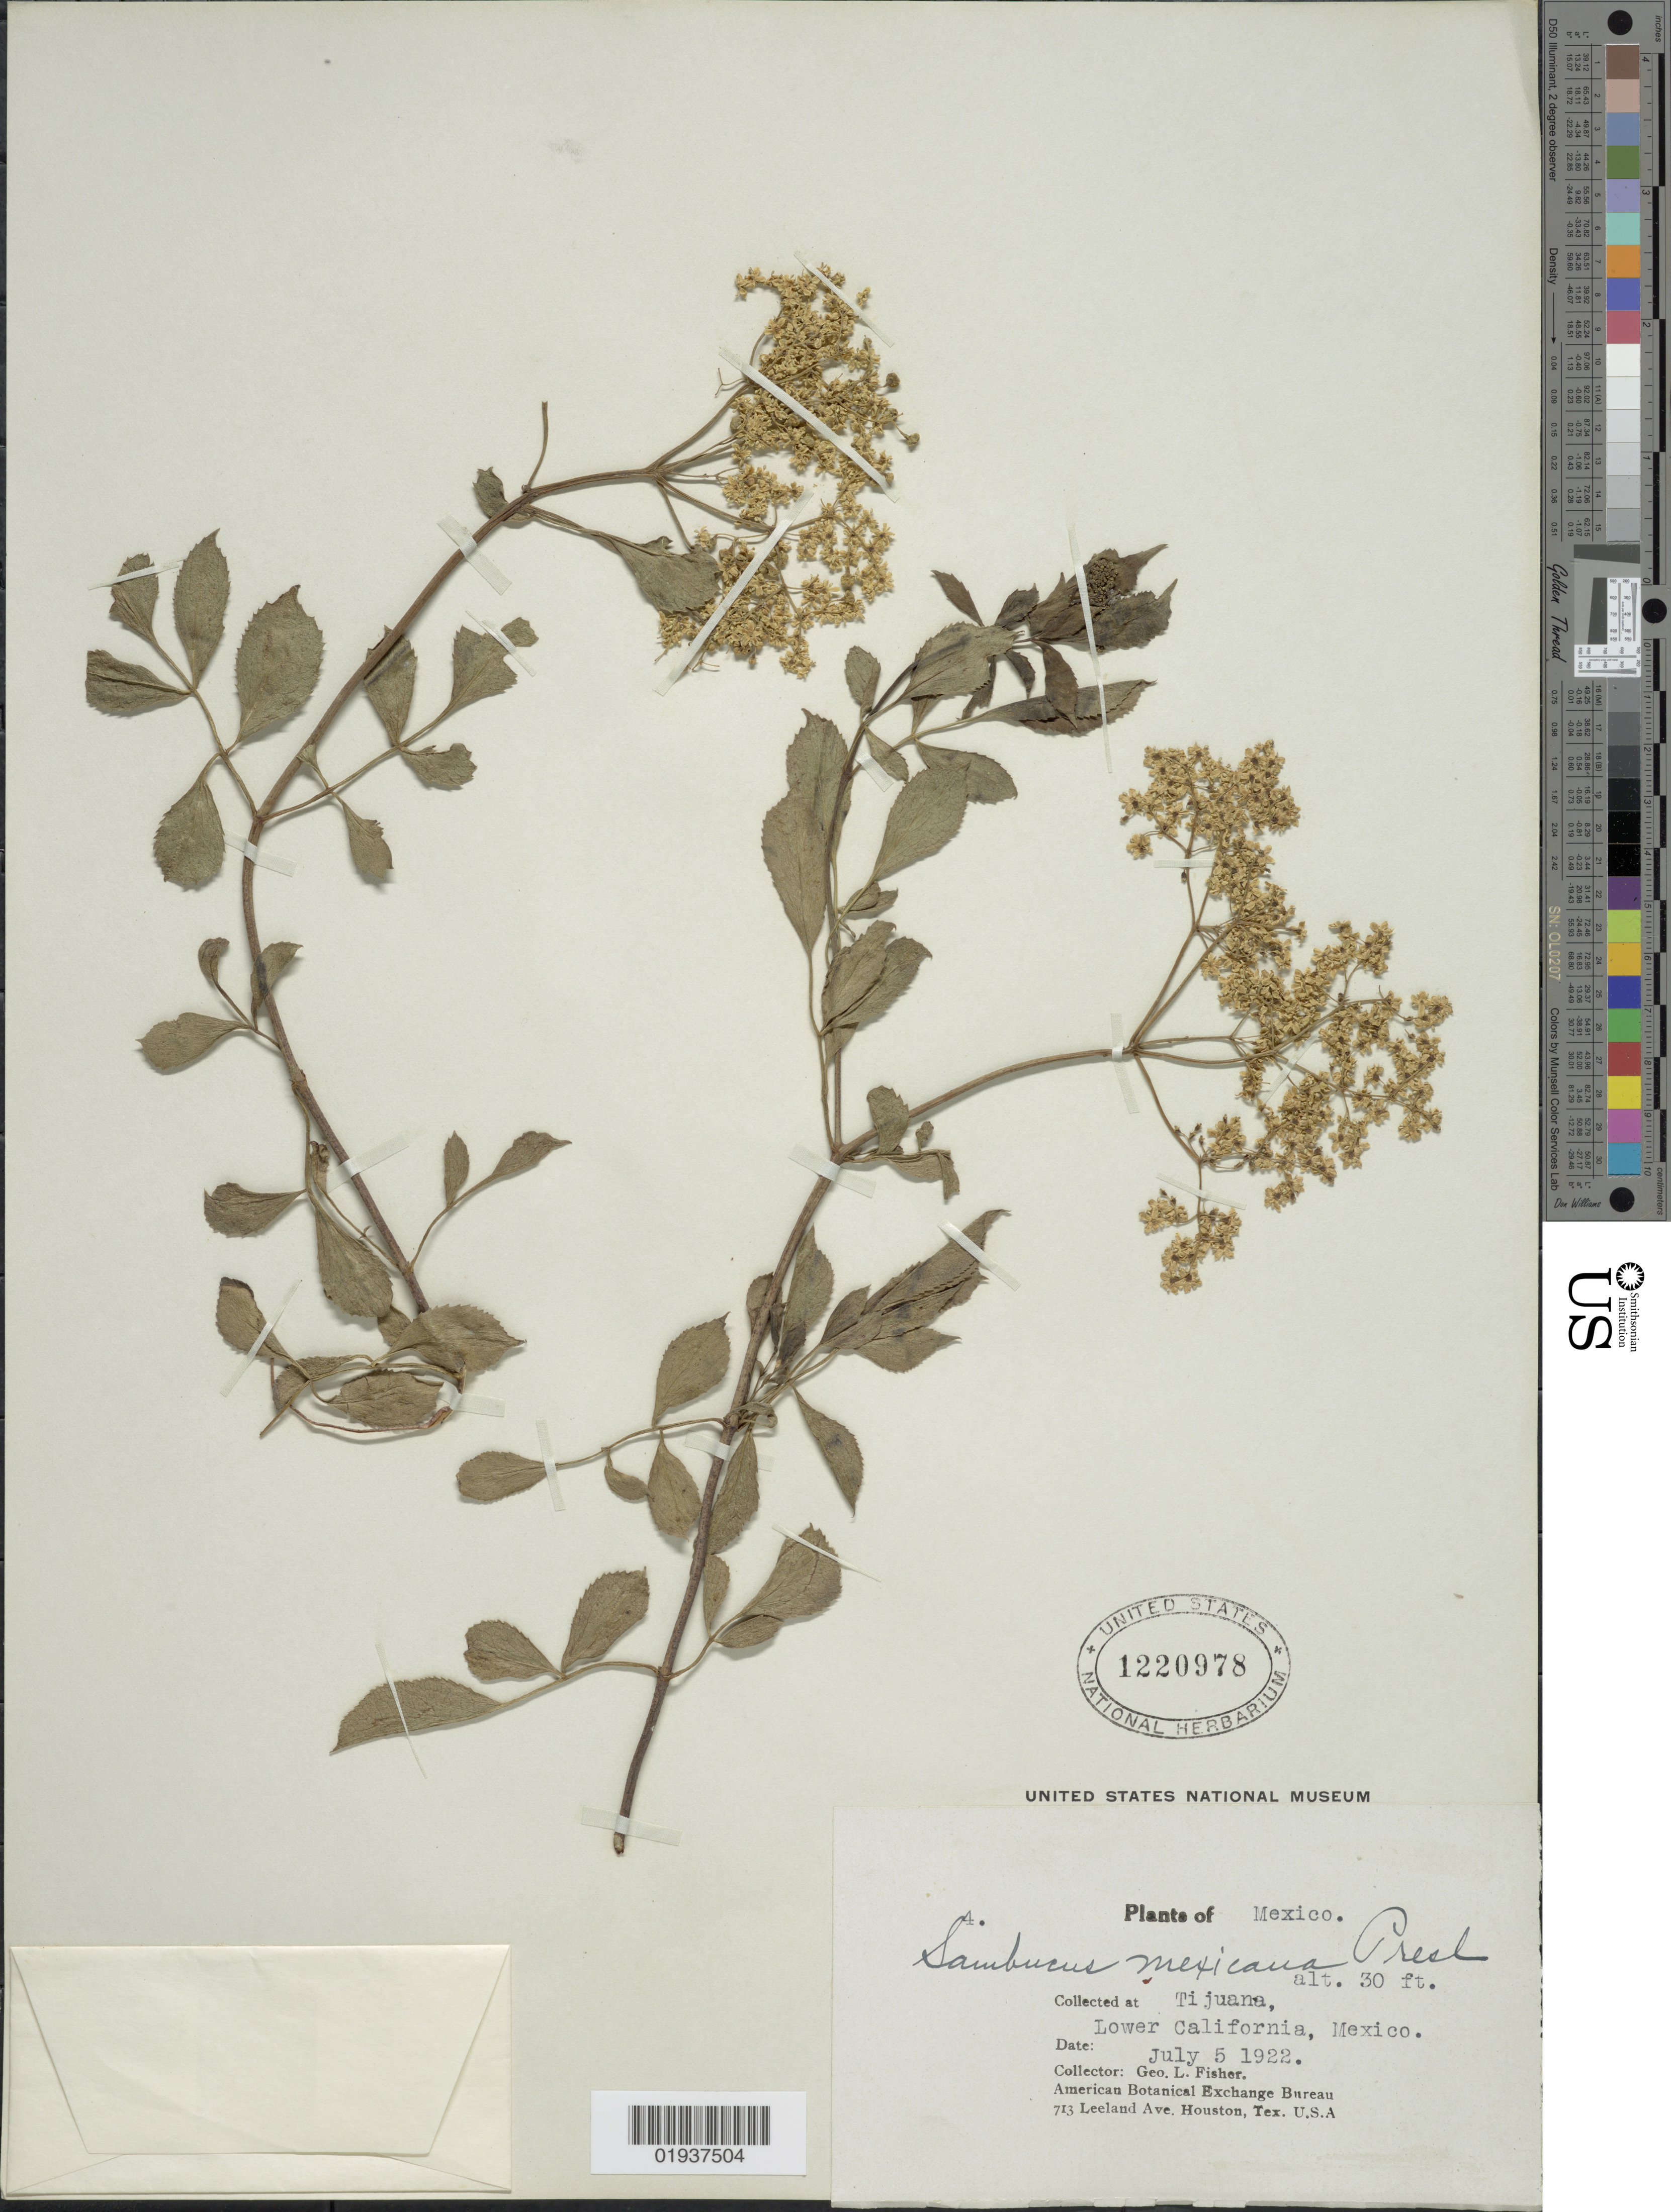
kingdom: Plantae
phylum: Tracheophyta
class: Magnoliopsida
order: Dipsacales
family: Viburnaceae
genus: Sambucus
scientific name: Sambucus mexicana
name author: C. Presl ex DC.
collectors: G. L. Fisher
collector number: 713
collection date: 1922-07-05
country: Mexico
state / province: Baja California Norte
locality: Tijuana, Lower California.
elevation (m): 9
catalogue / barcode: US 1220978